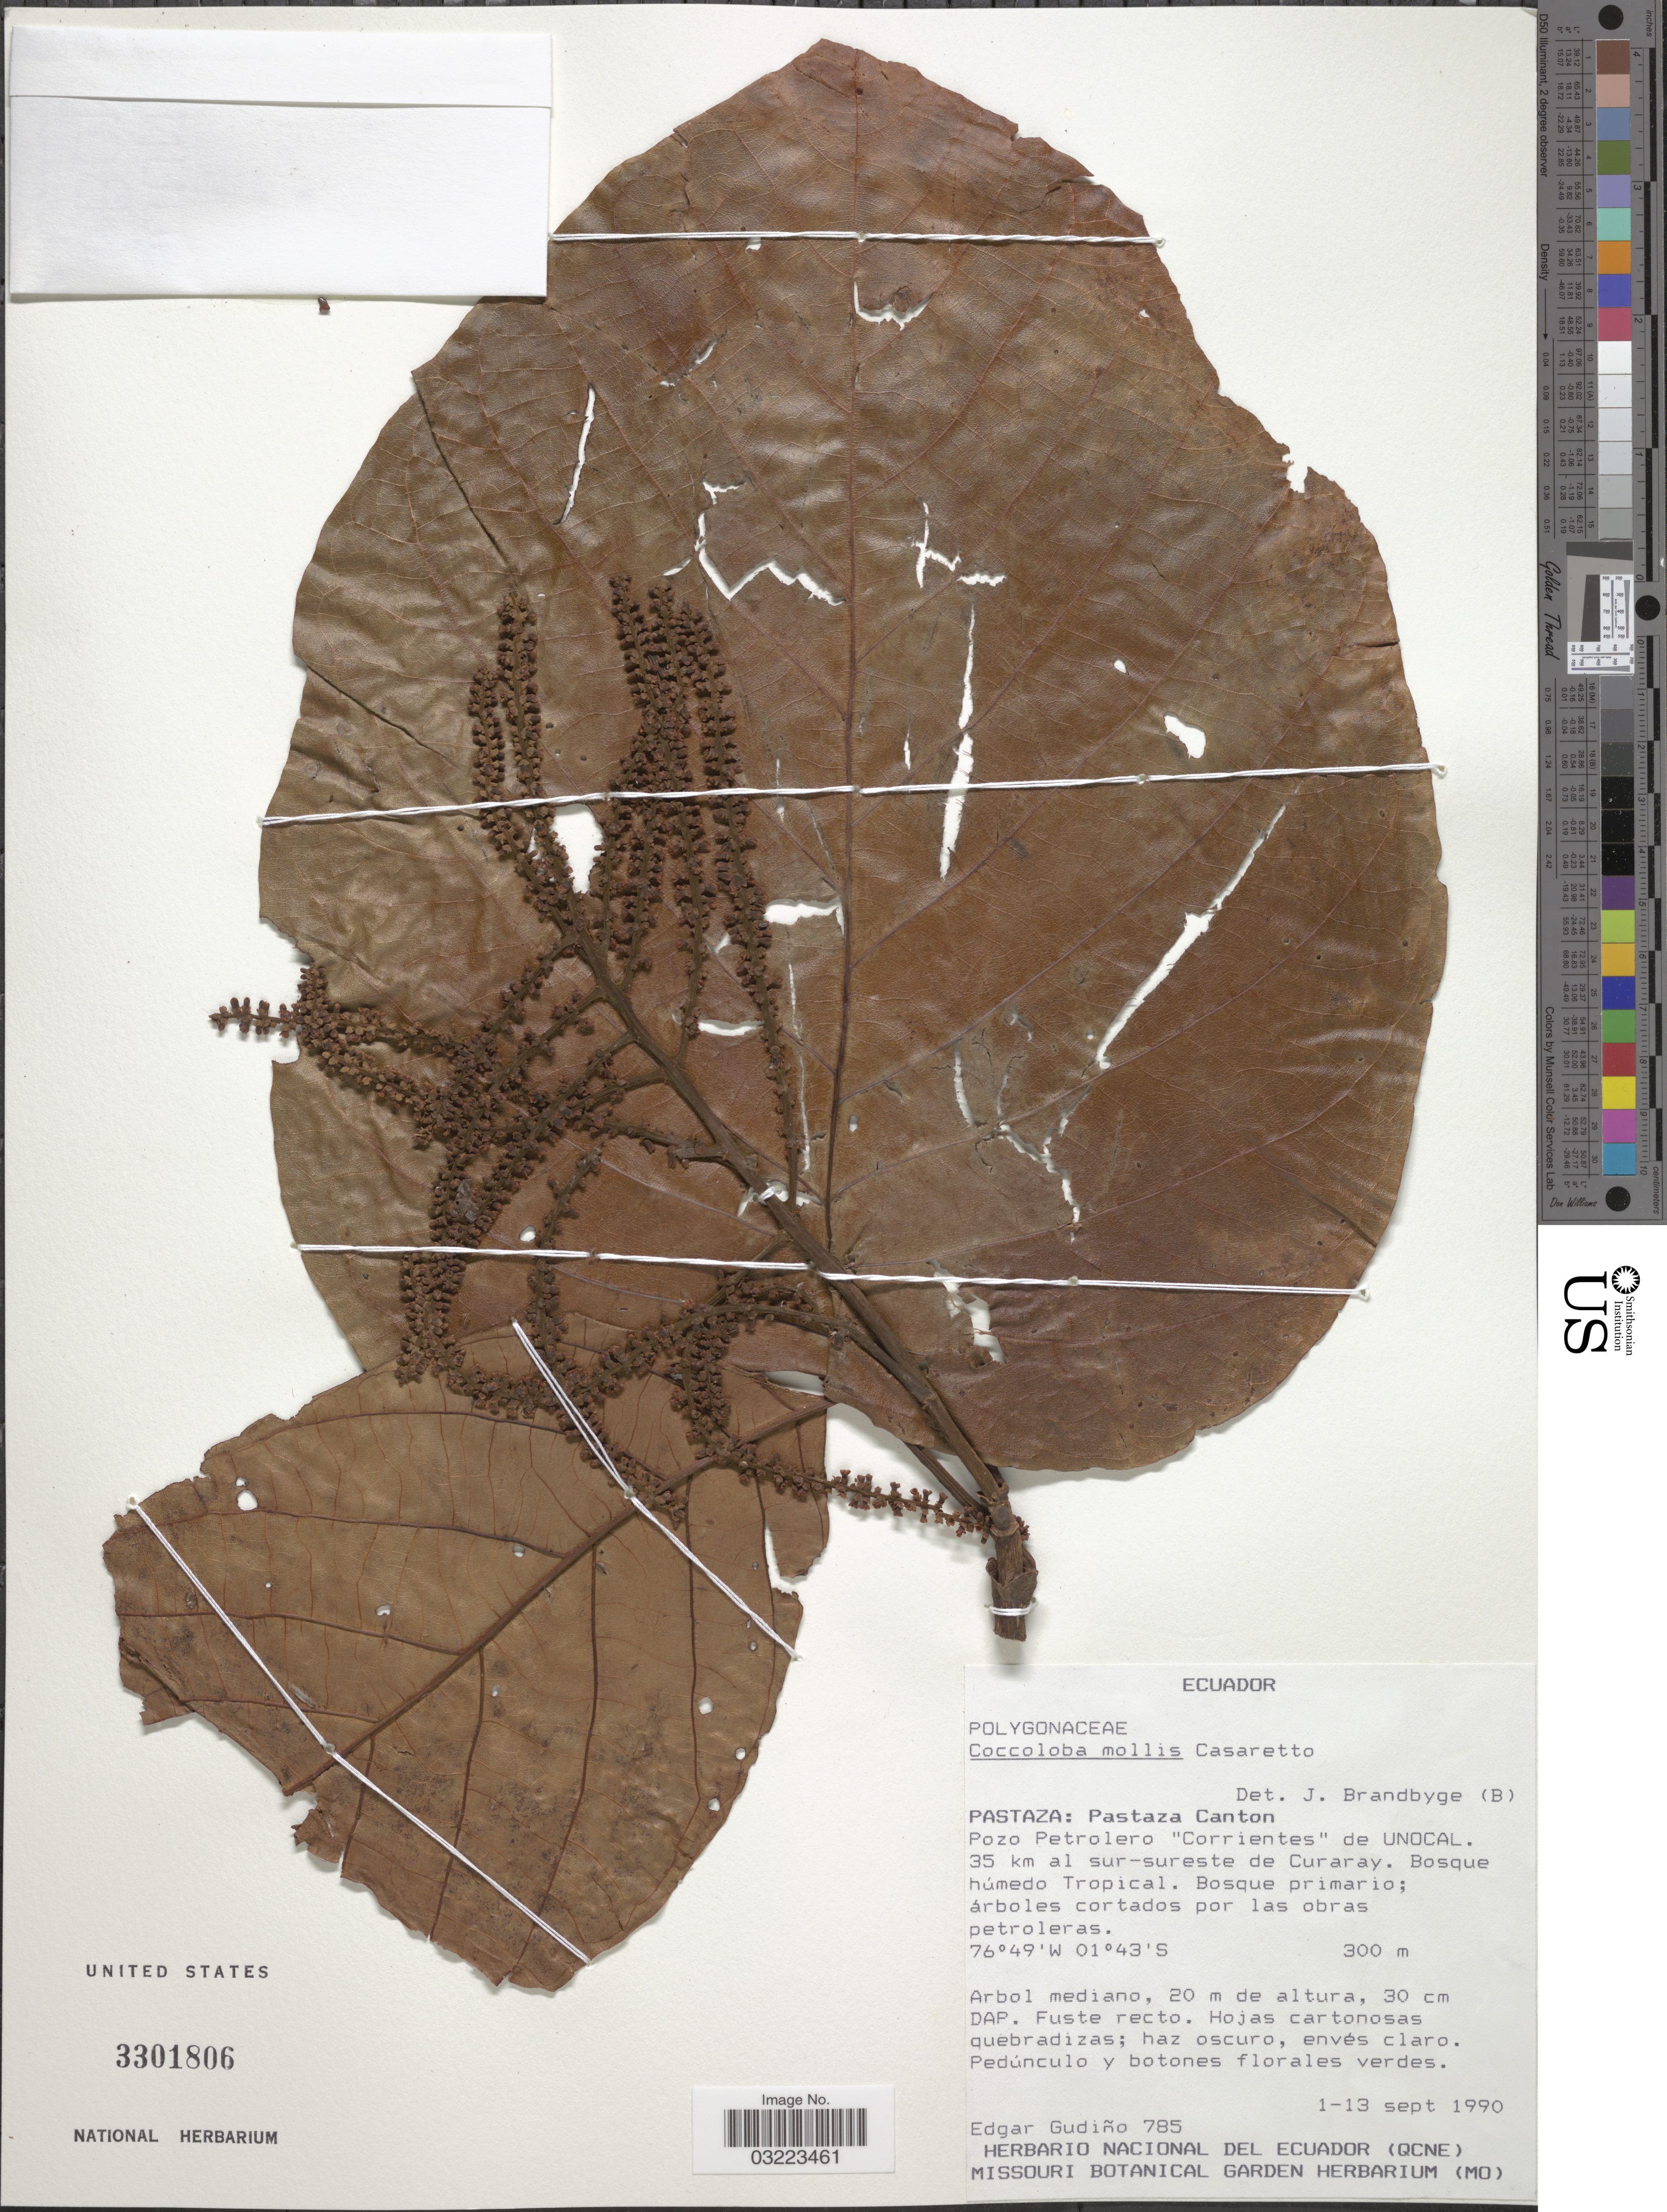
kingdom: Plantae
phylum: Tracheophyta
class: Magnoliopsida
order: Caryophyllales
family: Polygonaceae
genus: Coccoloba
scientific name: Coccoloba mollis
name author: Casar.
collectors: E. Gudiño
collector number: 785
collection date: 1990-09-01/1990-09-13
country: Ecuador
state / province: Pastaza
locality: Pastaza Canton, Pozo Petrolero "Corrientes" de Unocal. 35 km al sur-sureste de Curaray.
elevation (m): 300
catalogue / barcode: US 3301806